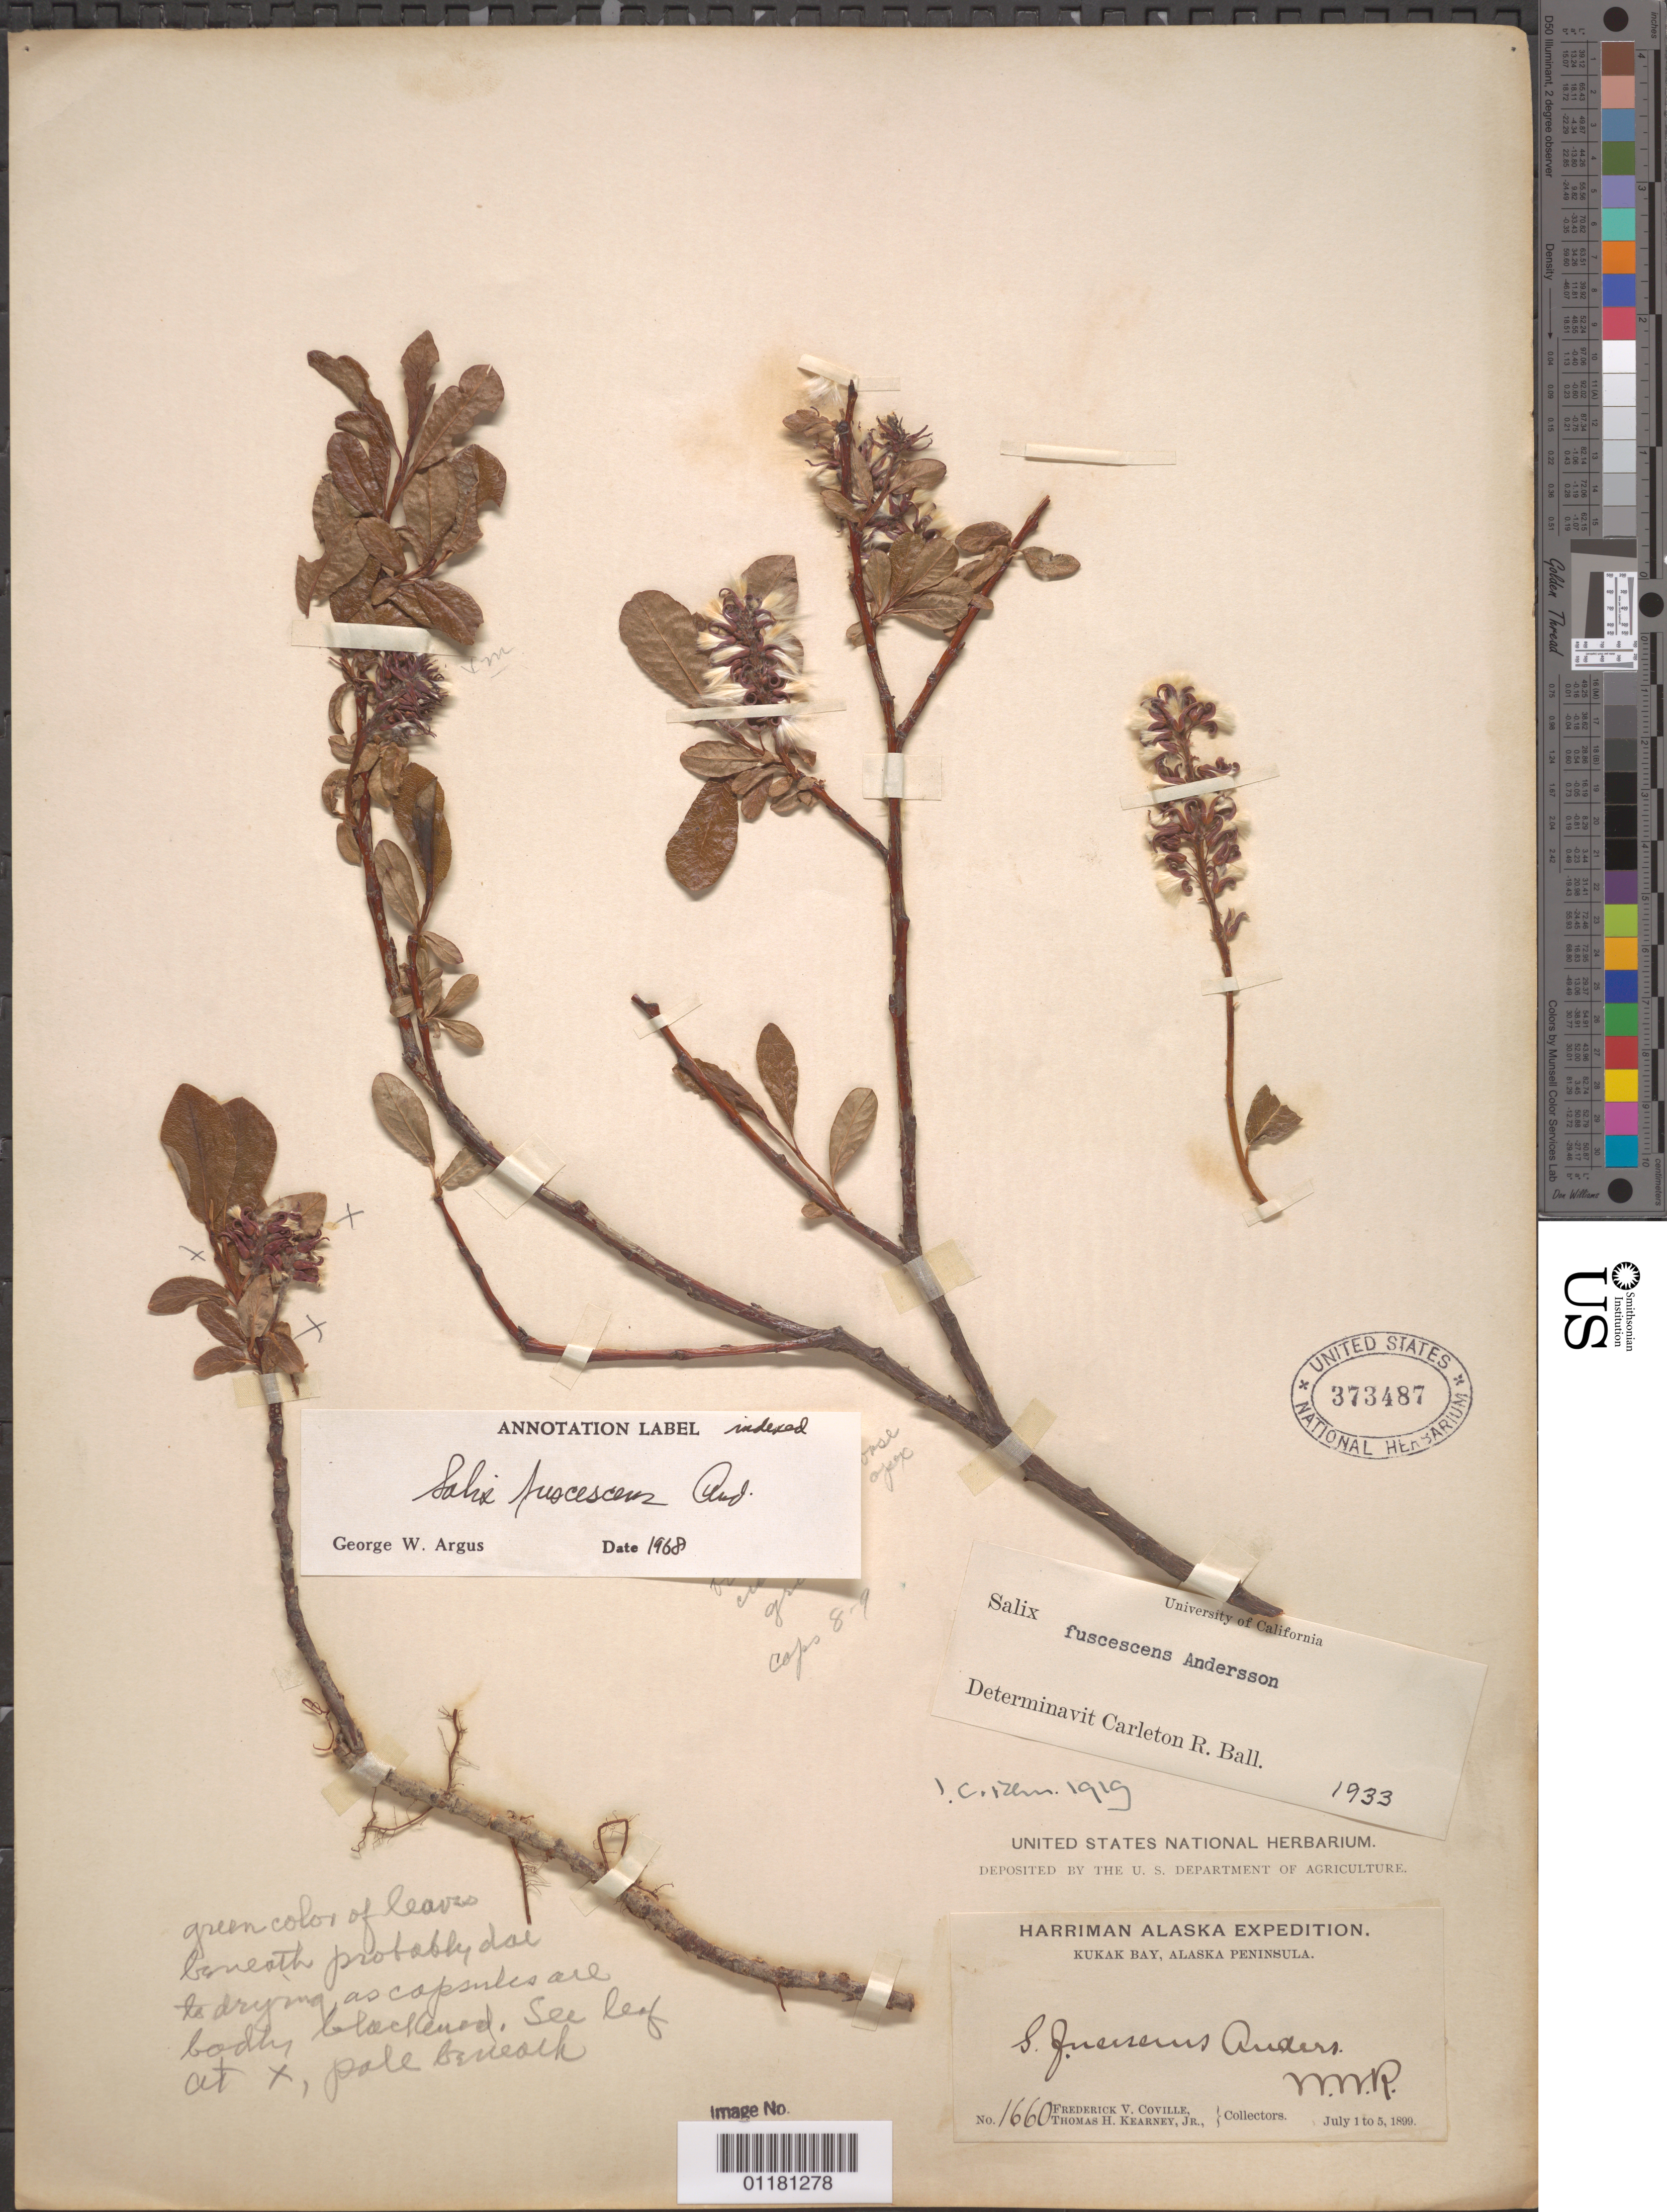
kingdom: Plantae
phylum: Tracheophyta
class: Magnoliopsida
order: Malpighiales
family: Salicaceae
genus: Salix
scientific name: Salix fuscescens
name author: Andersson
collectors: F. V. Coville & T. H. Kearney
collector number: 1660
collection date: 1899-07-01/1899-07-05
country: United States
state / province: Alaska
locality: Kukak Bay, Alaska Peninsula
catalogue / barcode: US 373487